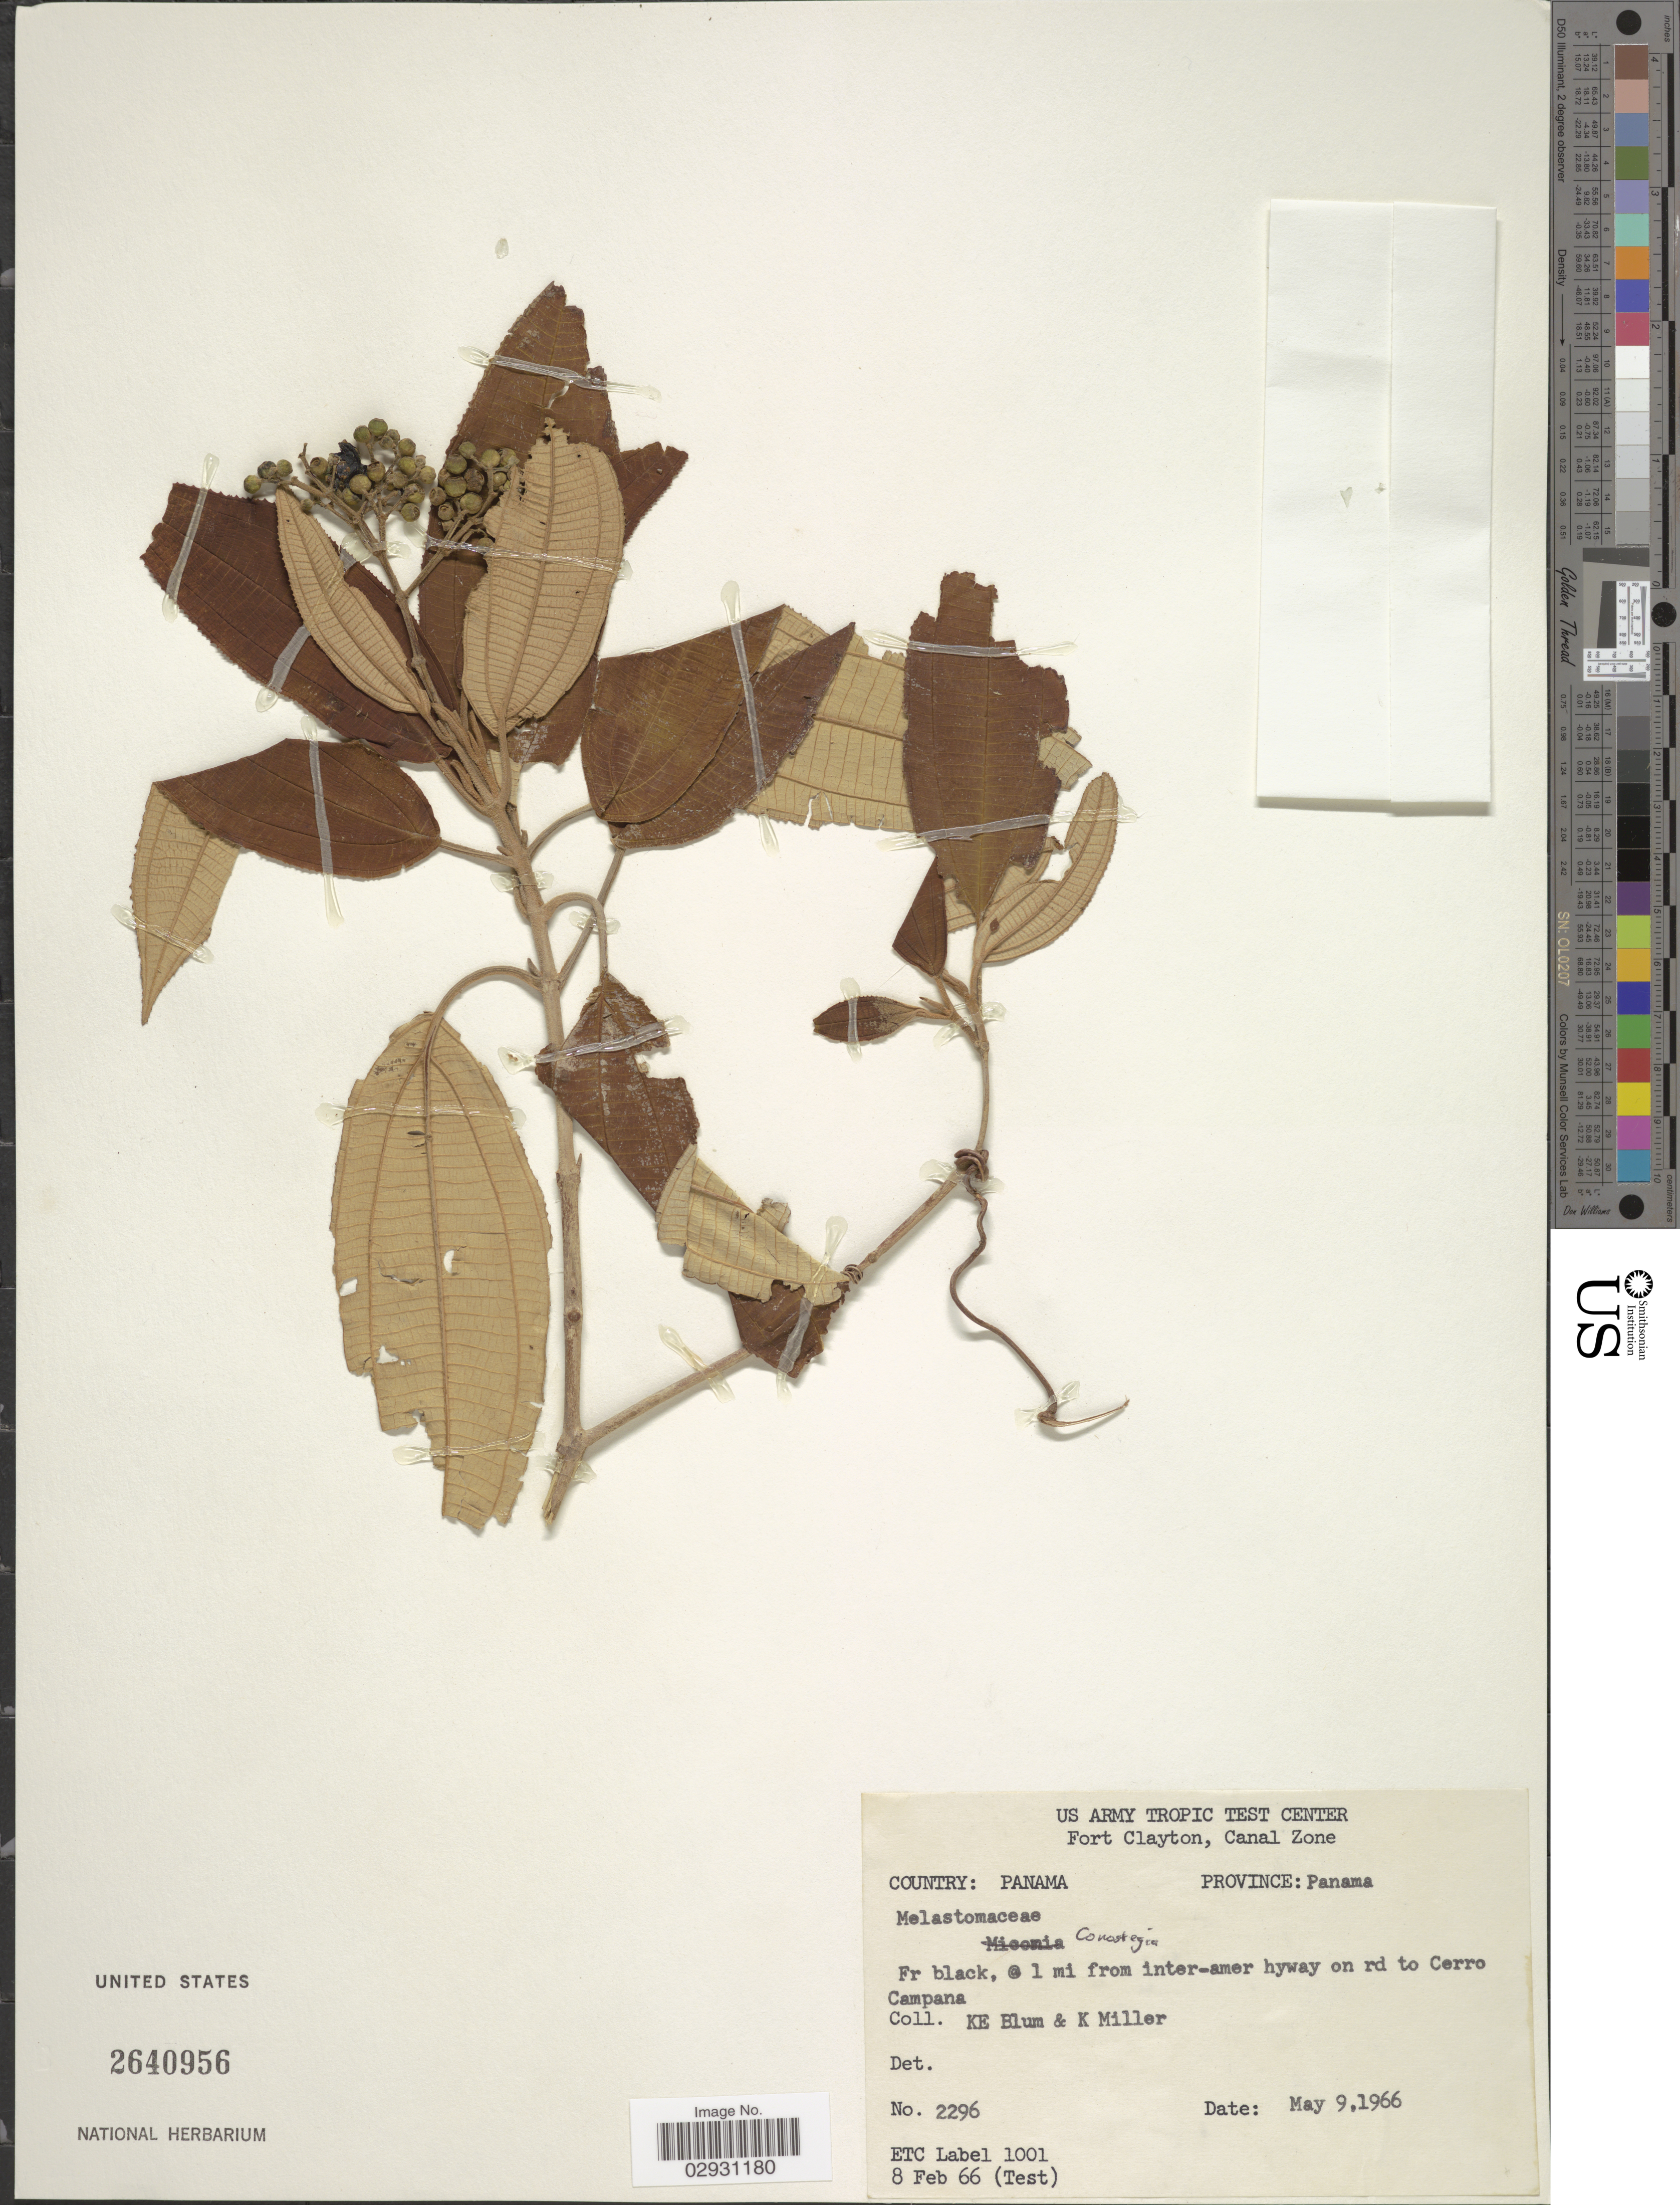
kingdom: Plantae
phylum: Tracheophyta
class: Magnoliopsida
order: Myrtales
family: Melastomataceae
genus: Conostegia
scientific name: Conostegia quadrangularis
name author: Schltdl. ex Steud.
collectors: K. E. Blum & K. Miller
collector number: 2296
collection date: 1966-05-09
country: Panama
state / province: Panamá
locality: @ 1 mi from inter-amer hyway on rd to Cerro Campana.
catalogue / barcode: US 2640956